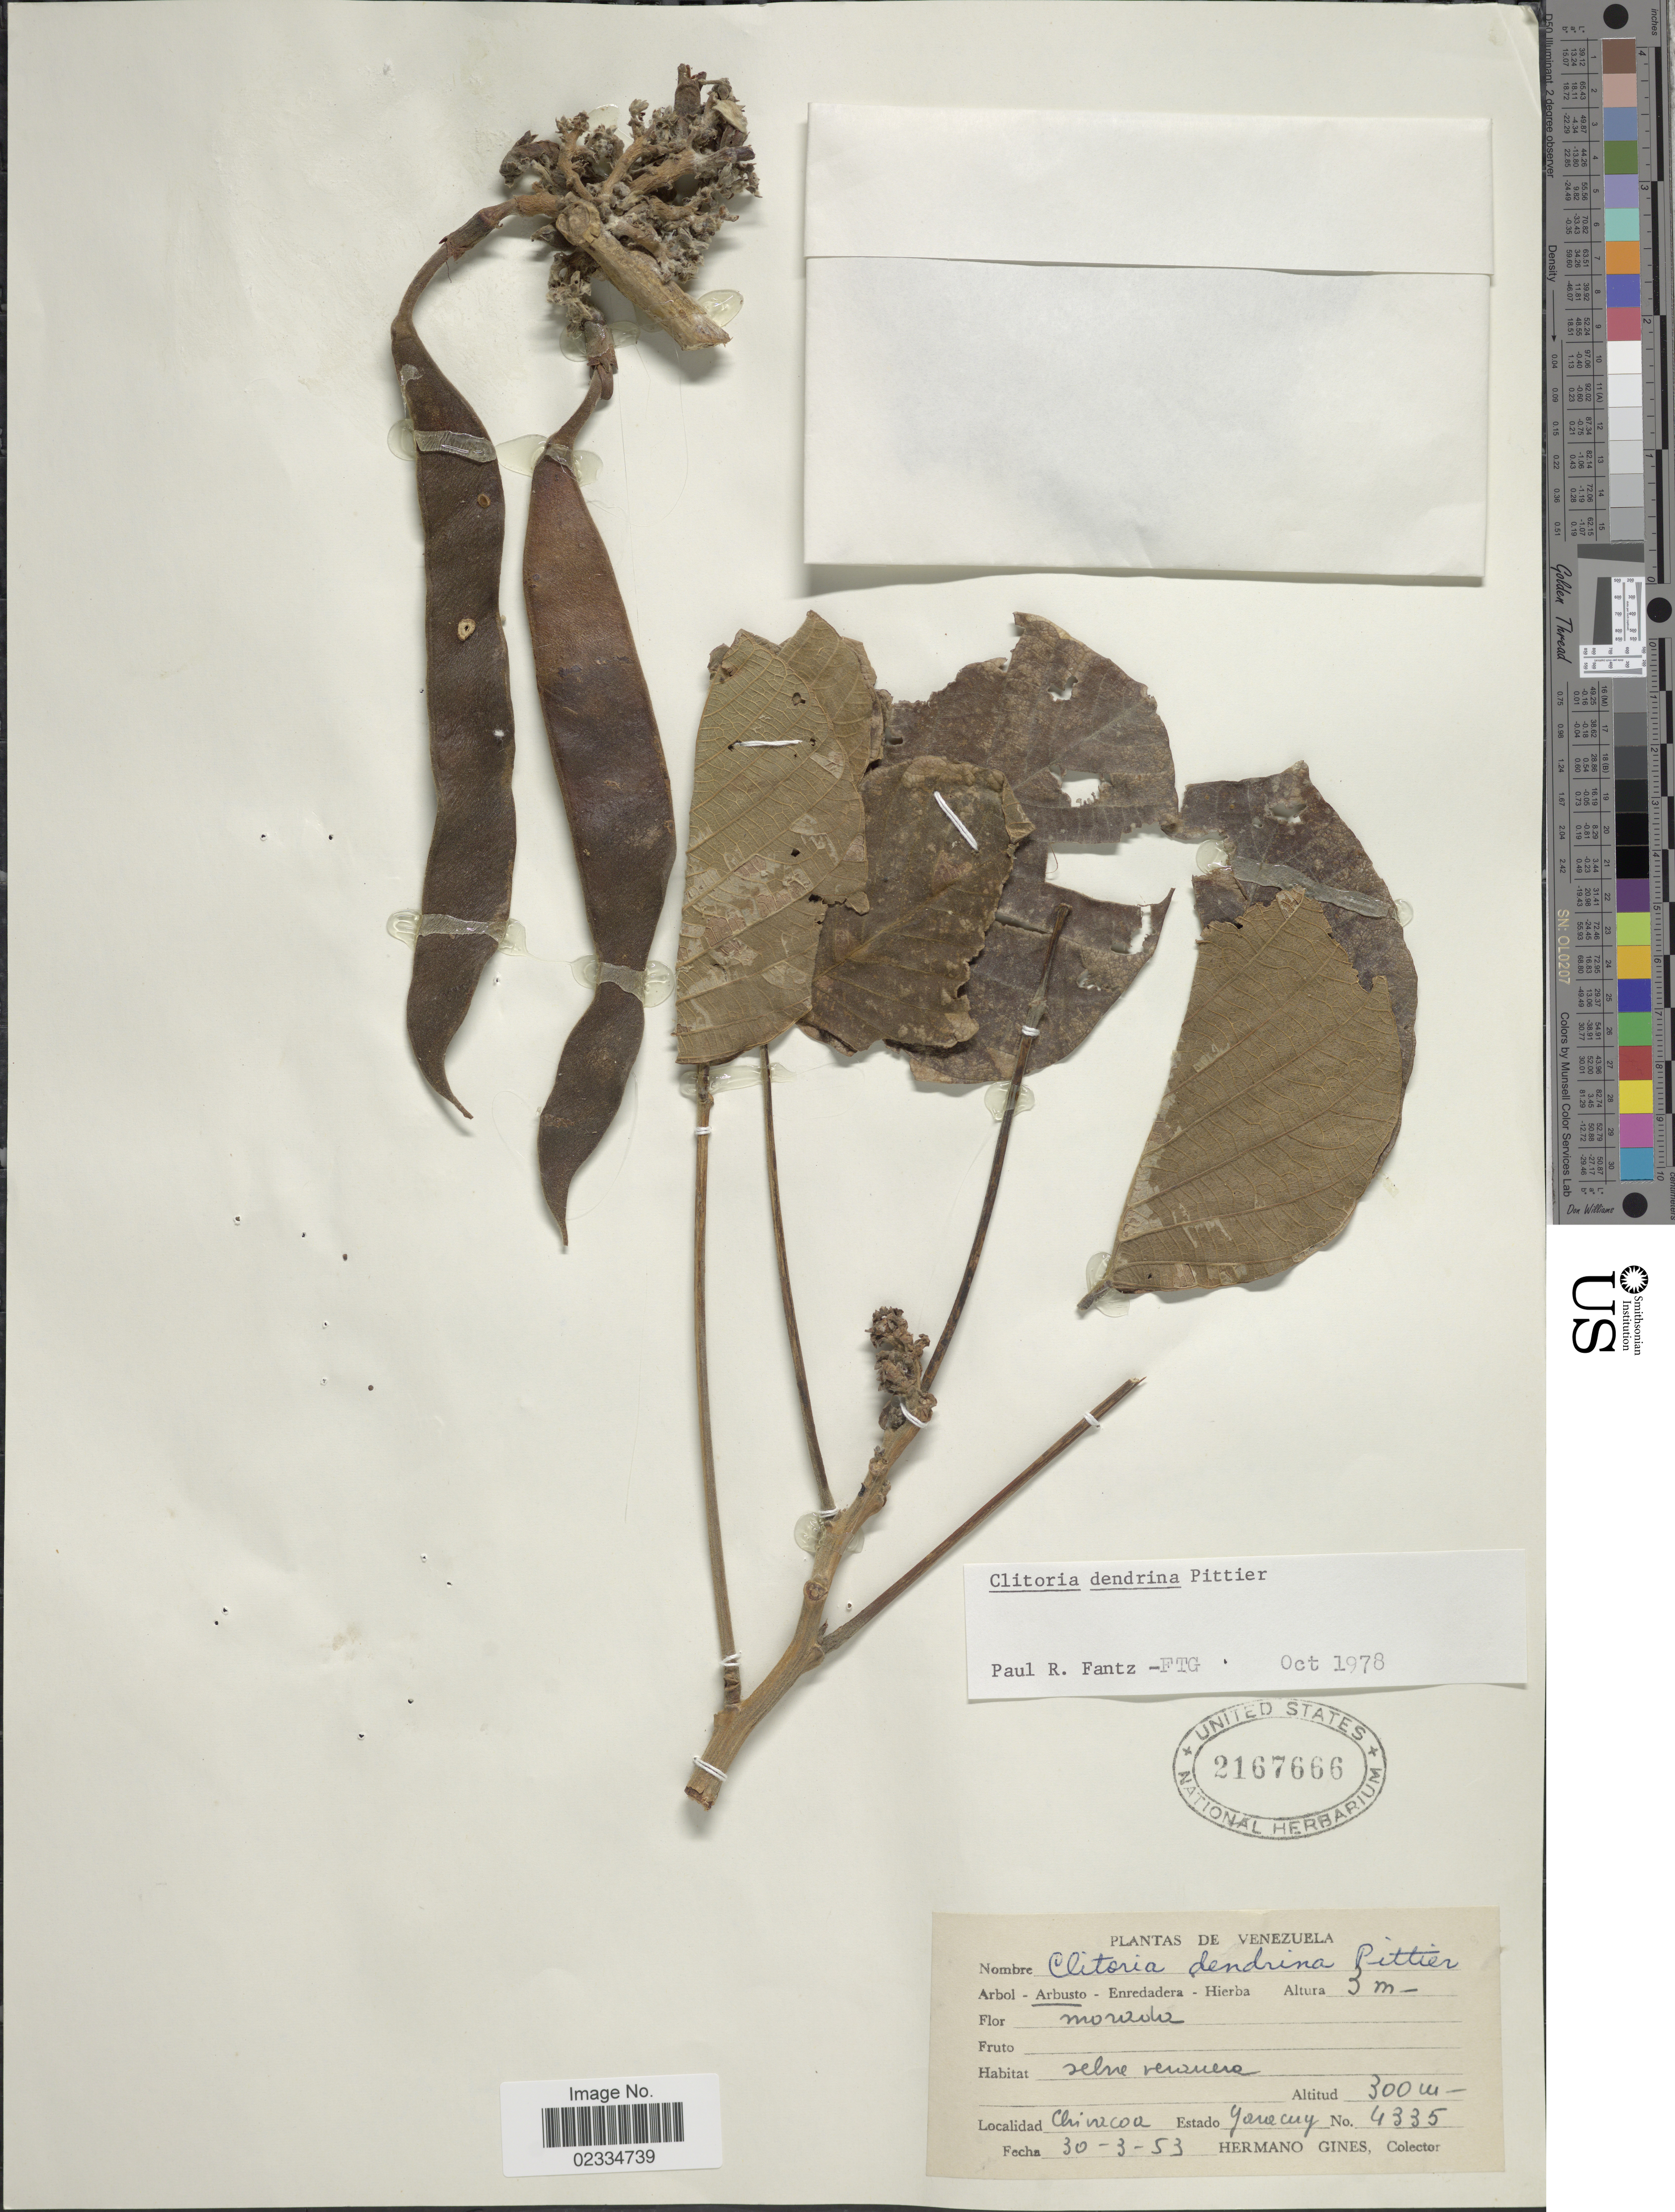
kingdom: Plantae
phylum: Tracheophyta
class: Magnoliopsida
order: Fabales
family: Fabaceae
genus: Clitoria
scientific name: Clitoria dendrina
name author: Pittier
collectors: Bro. Gines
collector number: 4335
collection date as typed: Transcribed d/m/y: 30/3/53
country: Venezuela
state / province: Yaracuy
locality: Chivacoa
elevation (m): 300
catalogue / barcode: US 2167666